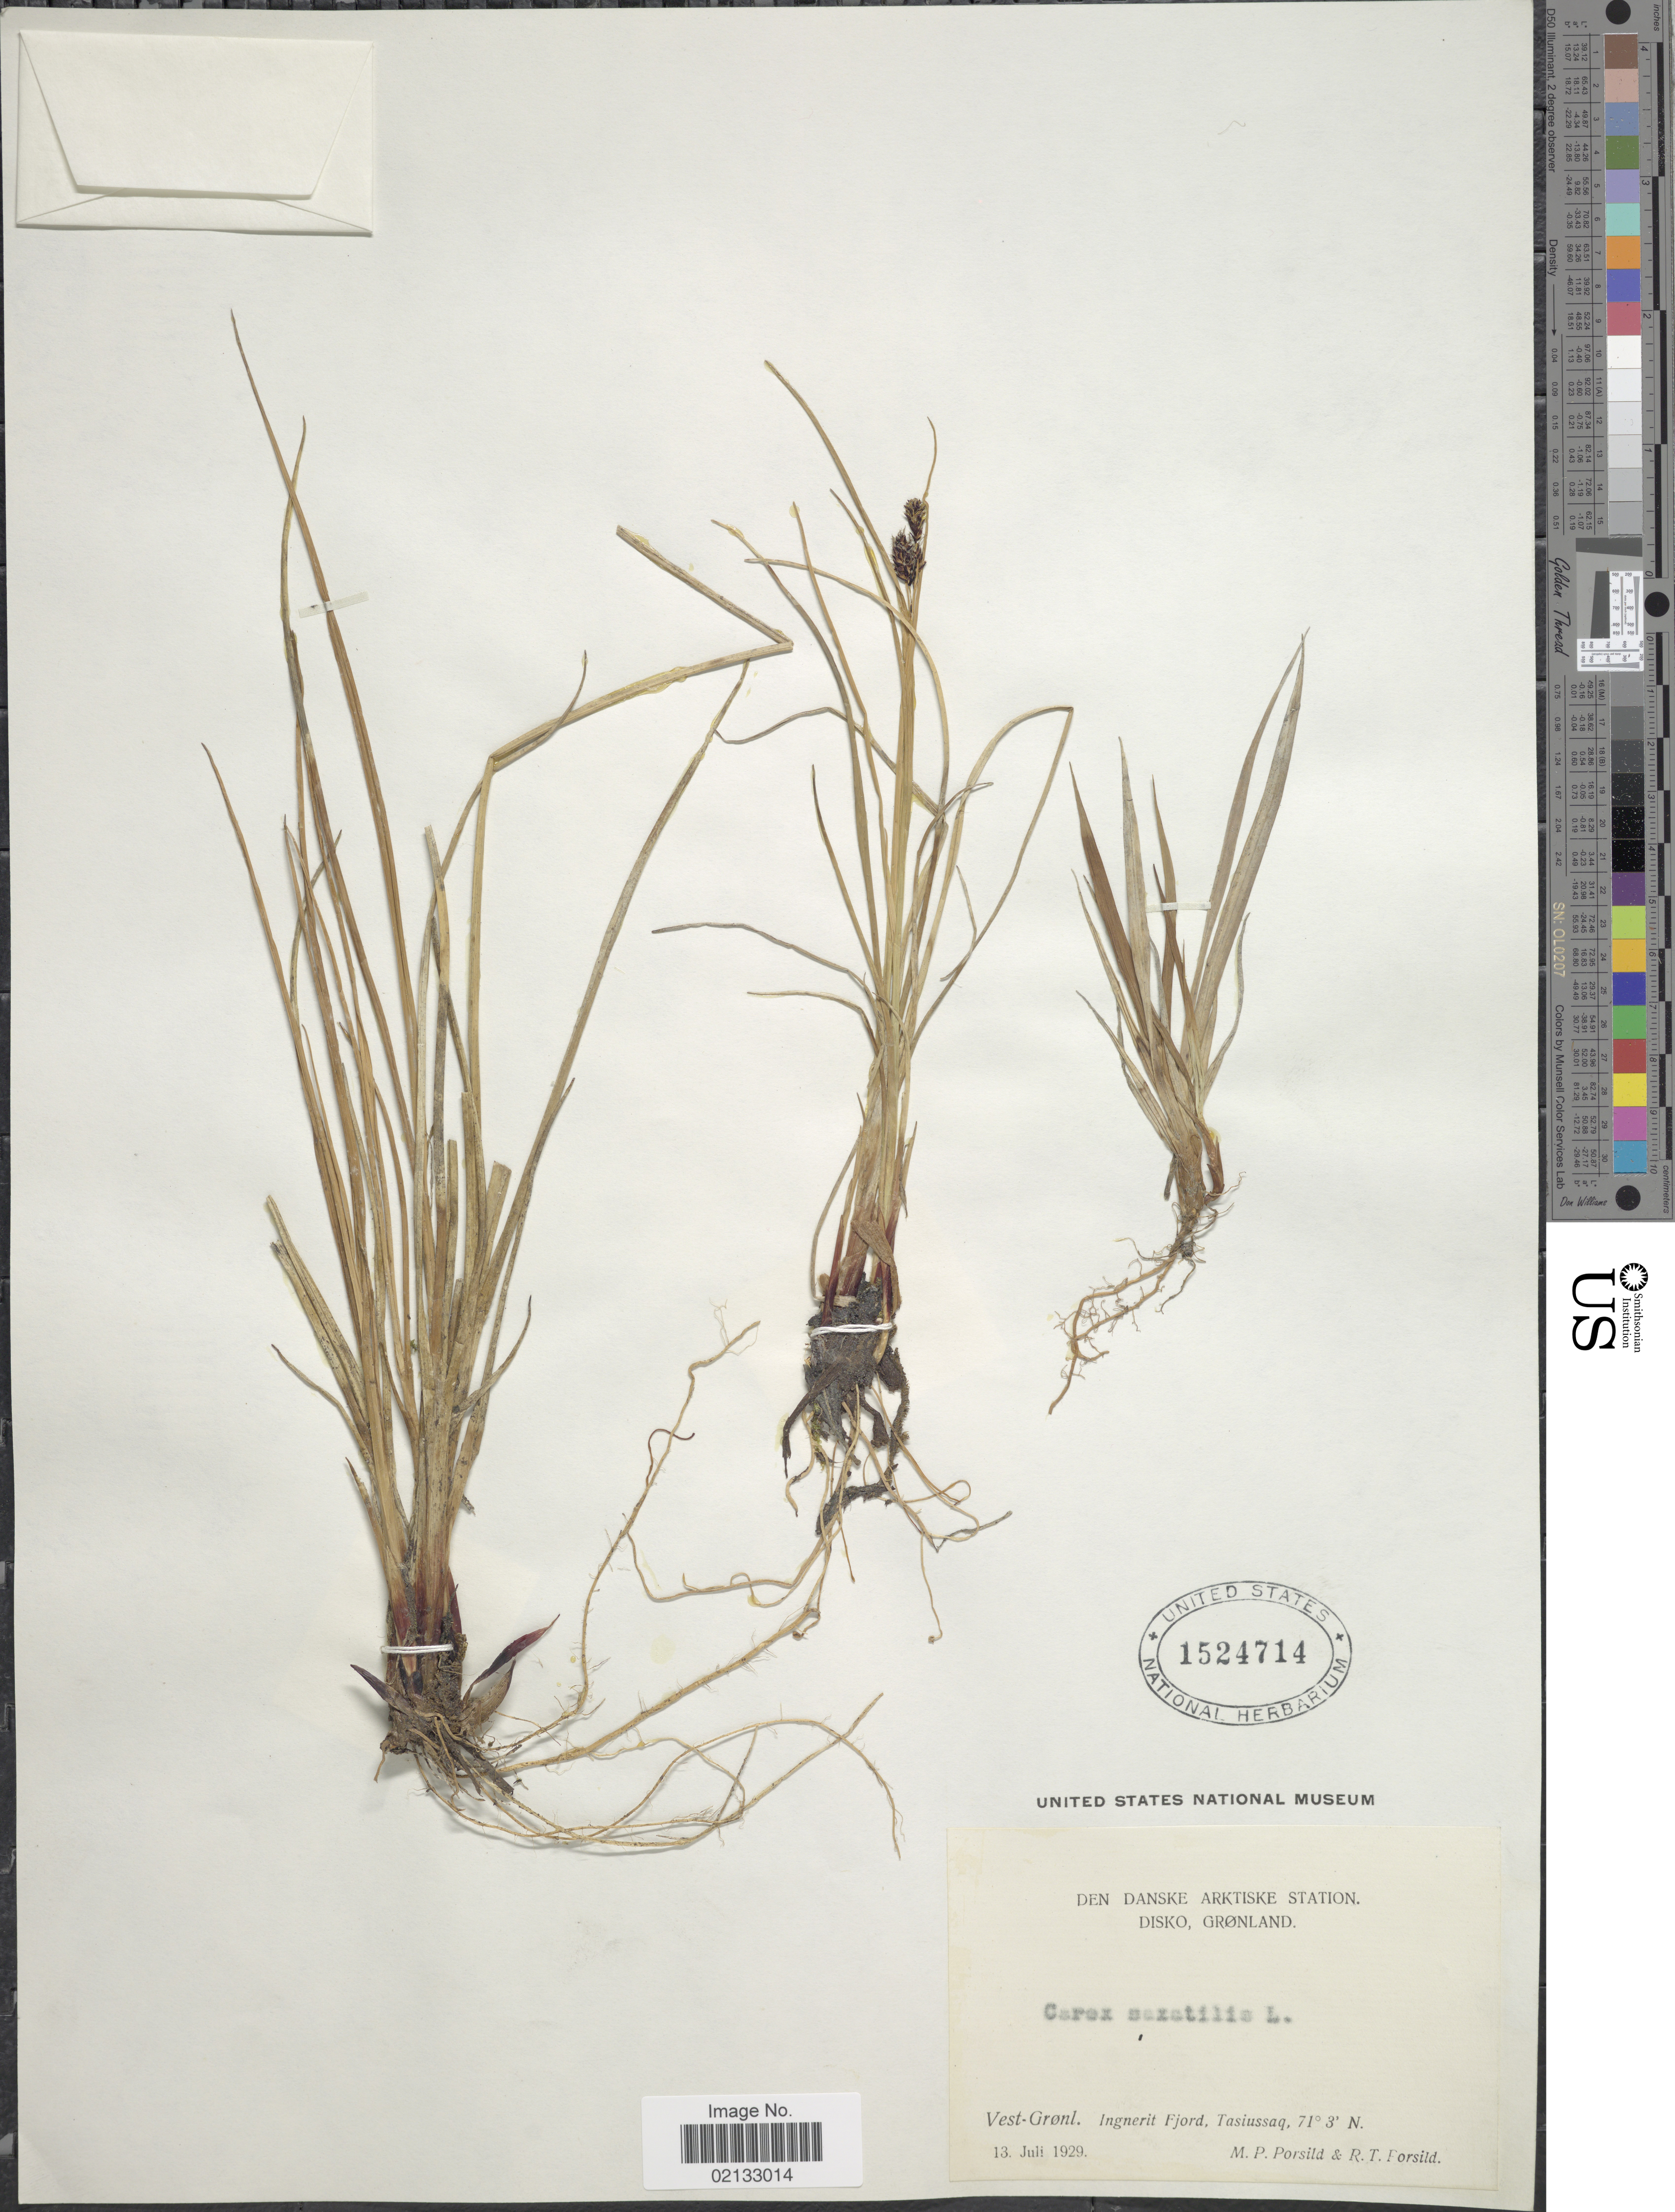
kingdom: Plantae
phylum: Tracheophyta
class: Liliopsida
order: Poales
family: Cyperaceae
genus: Carex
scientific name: Carex saxatilis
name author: L.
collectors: M. P. Porsild & R. T. Porsild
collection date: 1929-07-13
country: Greenland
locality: Den Danske Arktiske Station. Disko, Gronland. Vest-Gronl. Ingnerit Fjord, Tasiussaq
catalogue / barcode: US 1524714